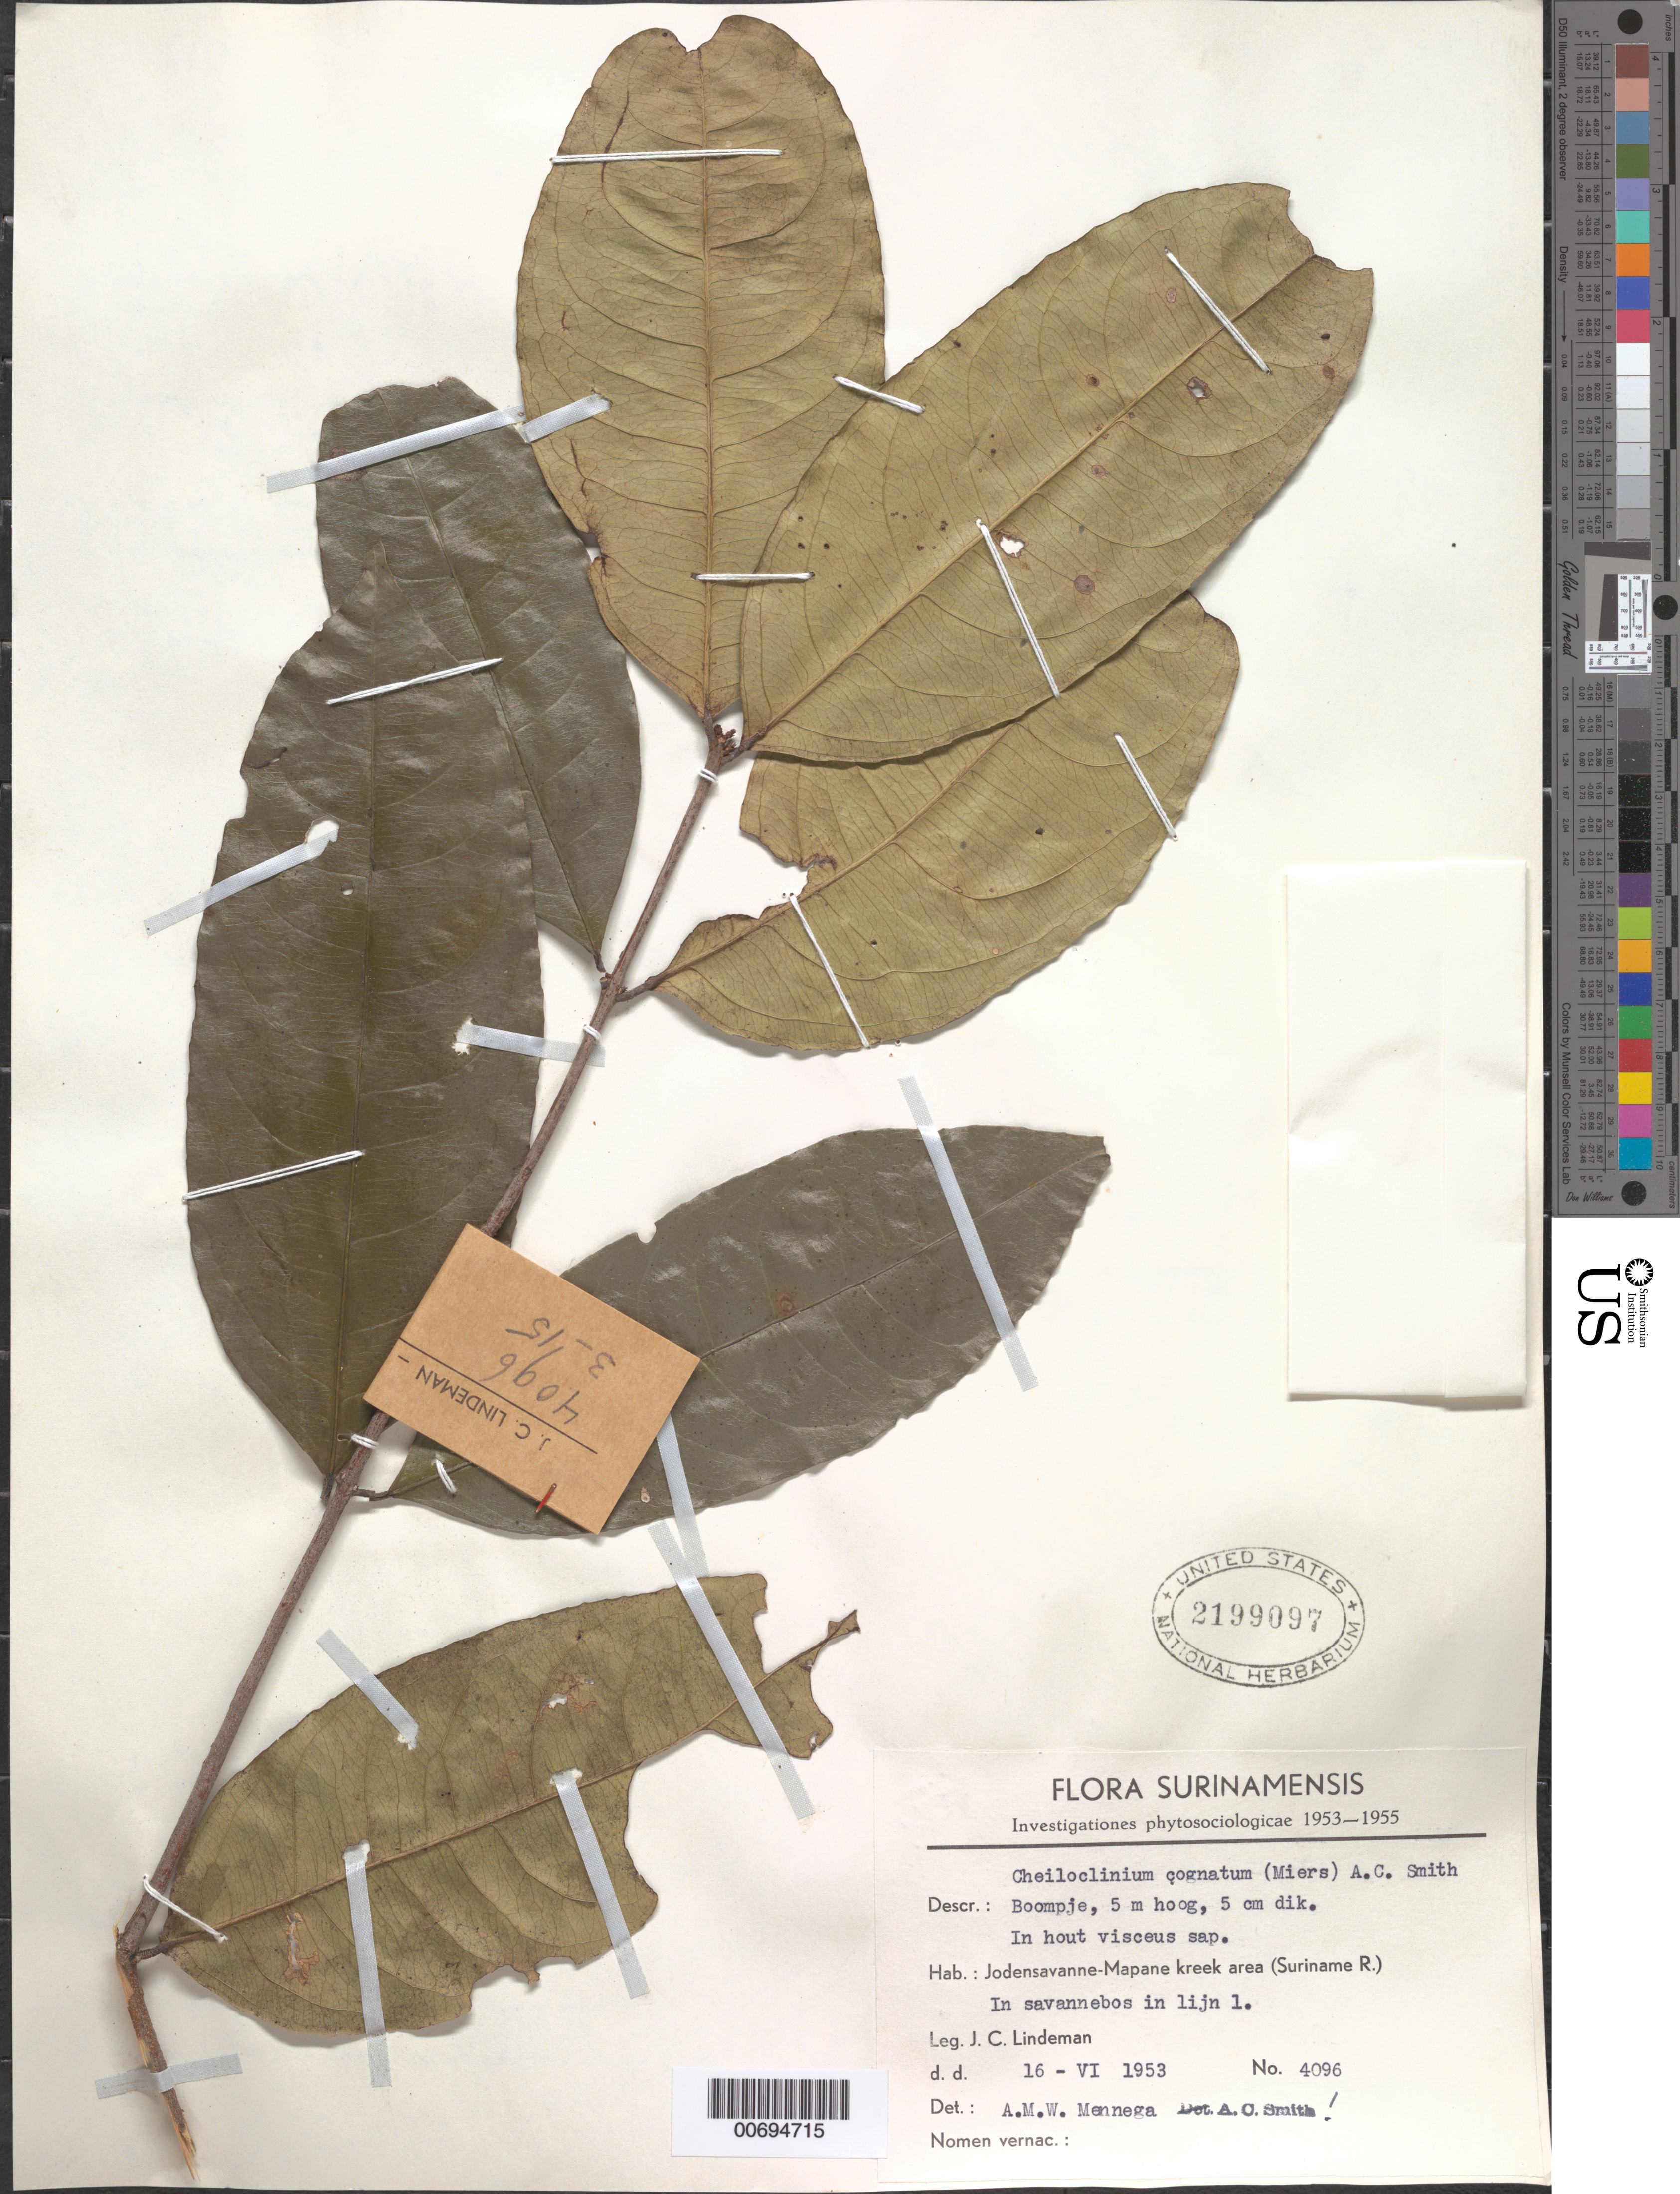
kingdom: Plantae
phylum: Tracheophyta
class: Magnoliopsida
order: Celastrales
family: Celastraceae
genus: Cheiloclinium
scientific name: Cheiloclinium cognatum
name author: (Miers) A.C. Sm.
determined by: Smith, A. C.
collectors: J. C. Lindeman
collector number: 4096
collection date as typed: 16-Jun-53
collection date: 1953-06-16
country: Suriname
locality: Jodensavanne-Mapane kreek area (Suriname River)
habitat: Savanna forest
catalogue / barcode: US 2199097